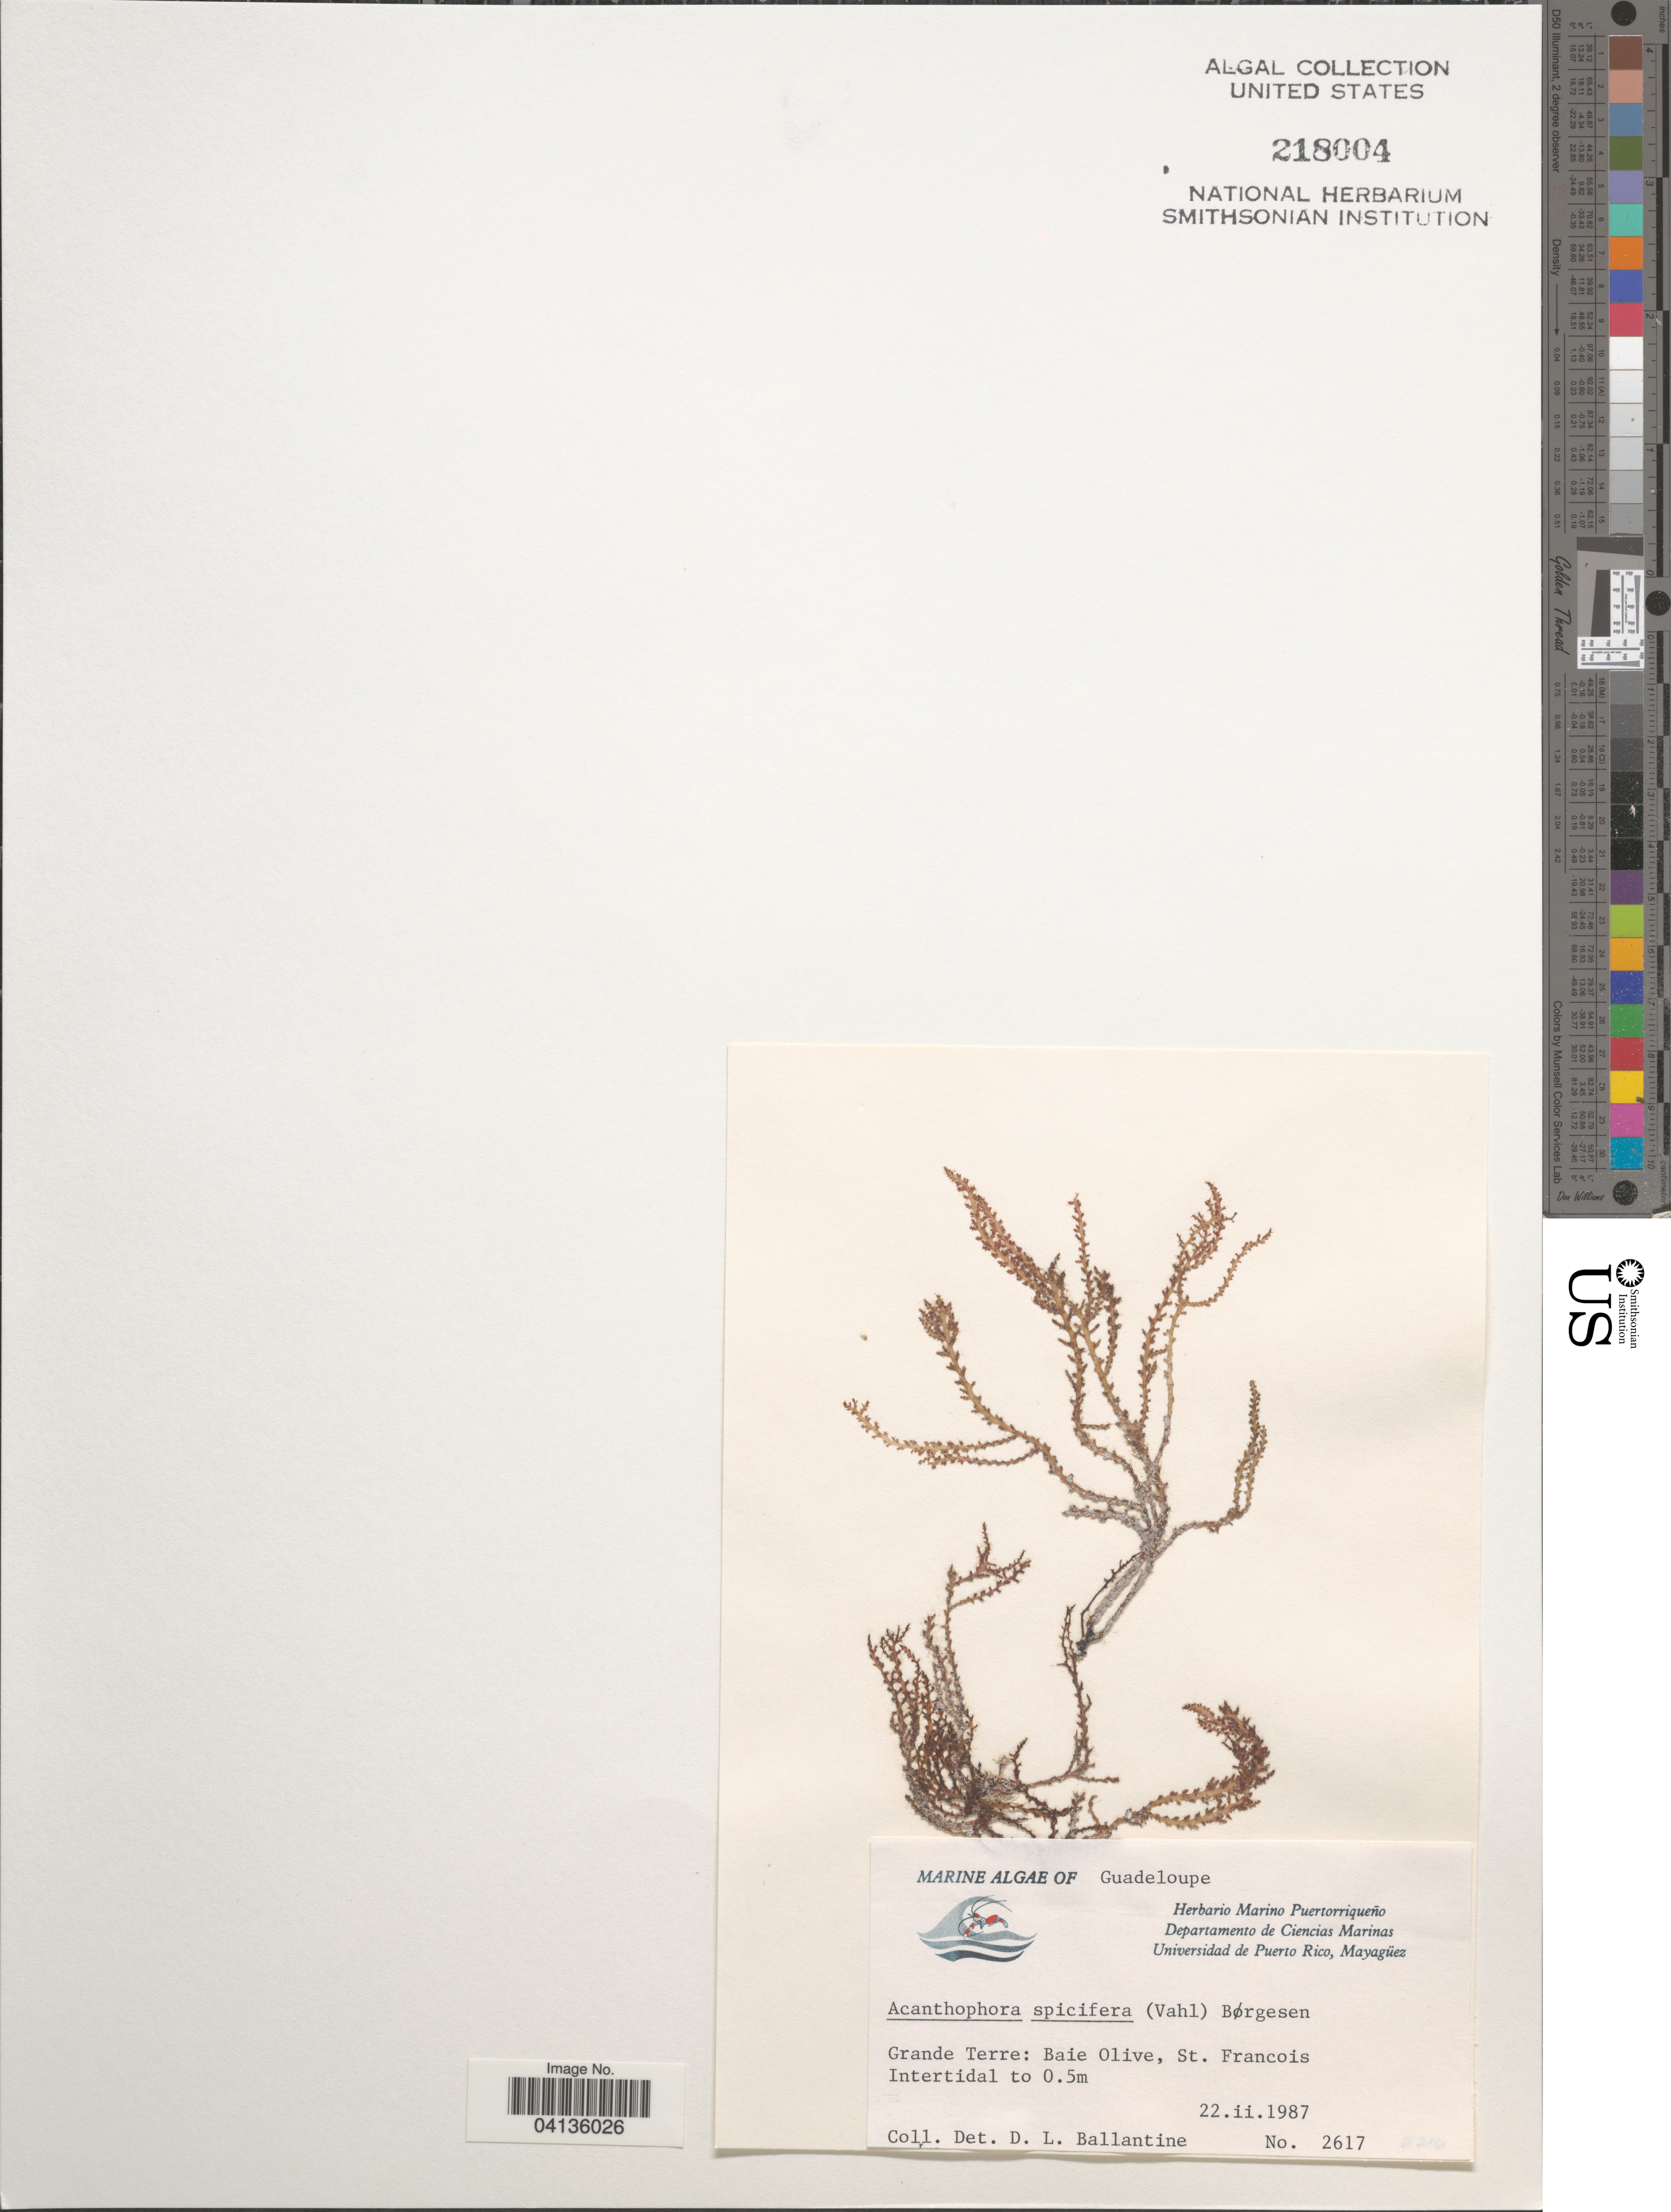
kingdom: Plantae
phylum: Rhodophyta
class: Florideophyceae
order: Ceramiales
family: Rhodomelaceae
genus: Acanthophora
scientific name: Acanthophora spicifera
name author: (Vahl) Børgesen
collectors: D.L. Ballantine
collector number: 2617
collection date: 1987-02-22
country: Guadeloupe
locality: Grande Terre: Baie Olive, St. Francois.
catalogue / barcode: US 218004